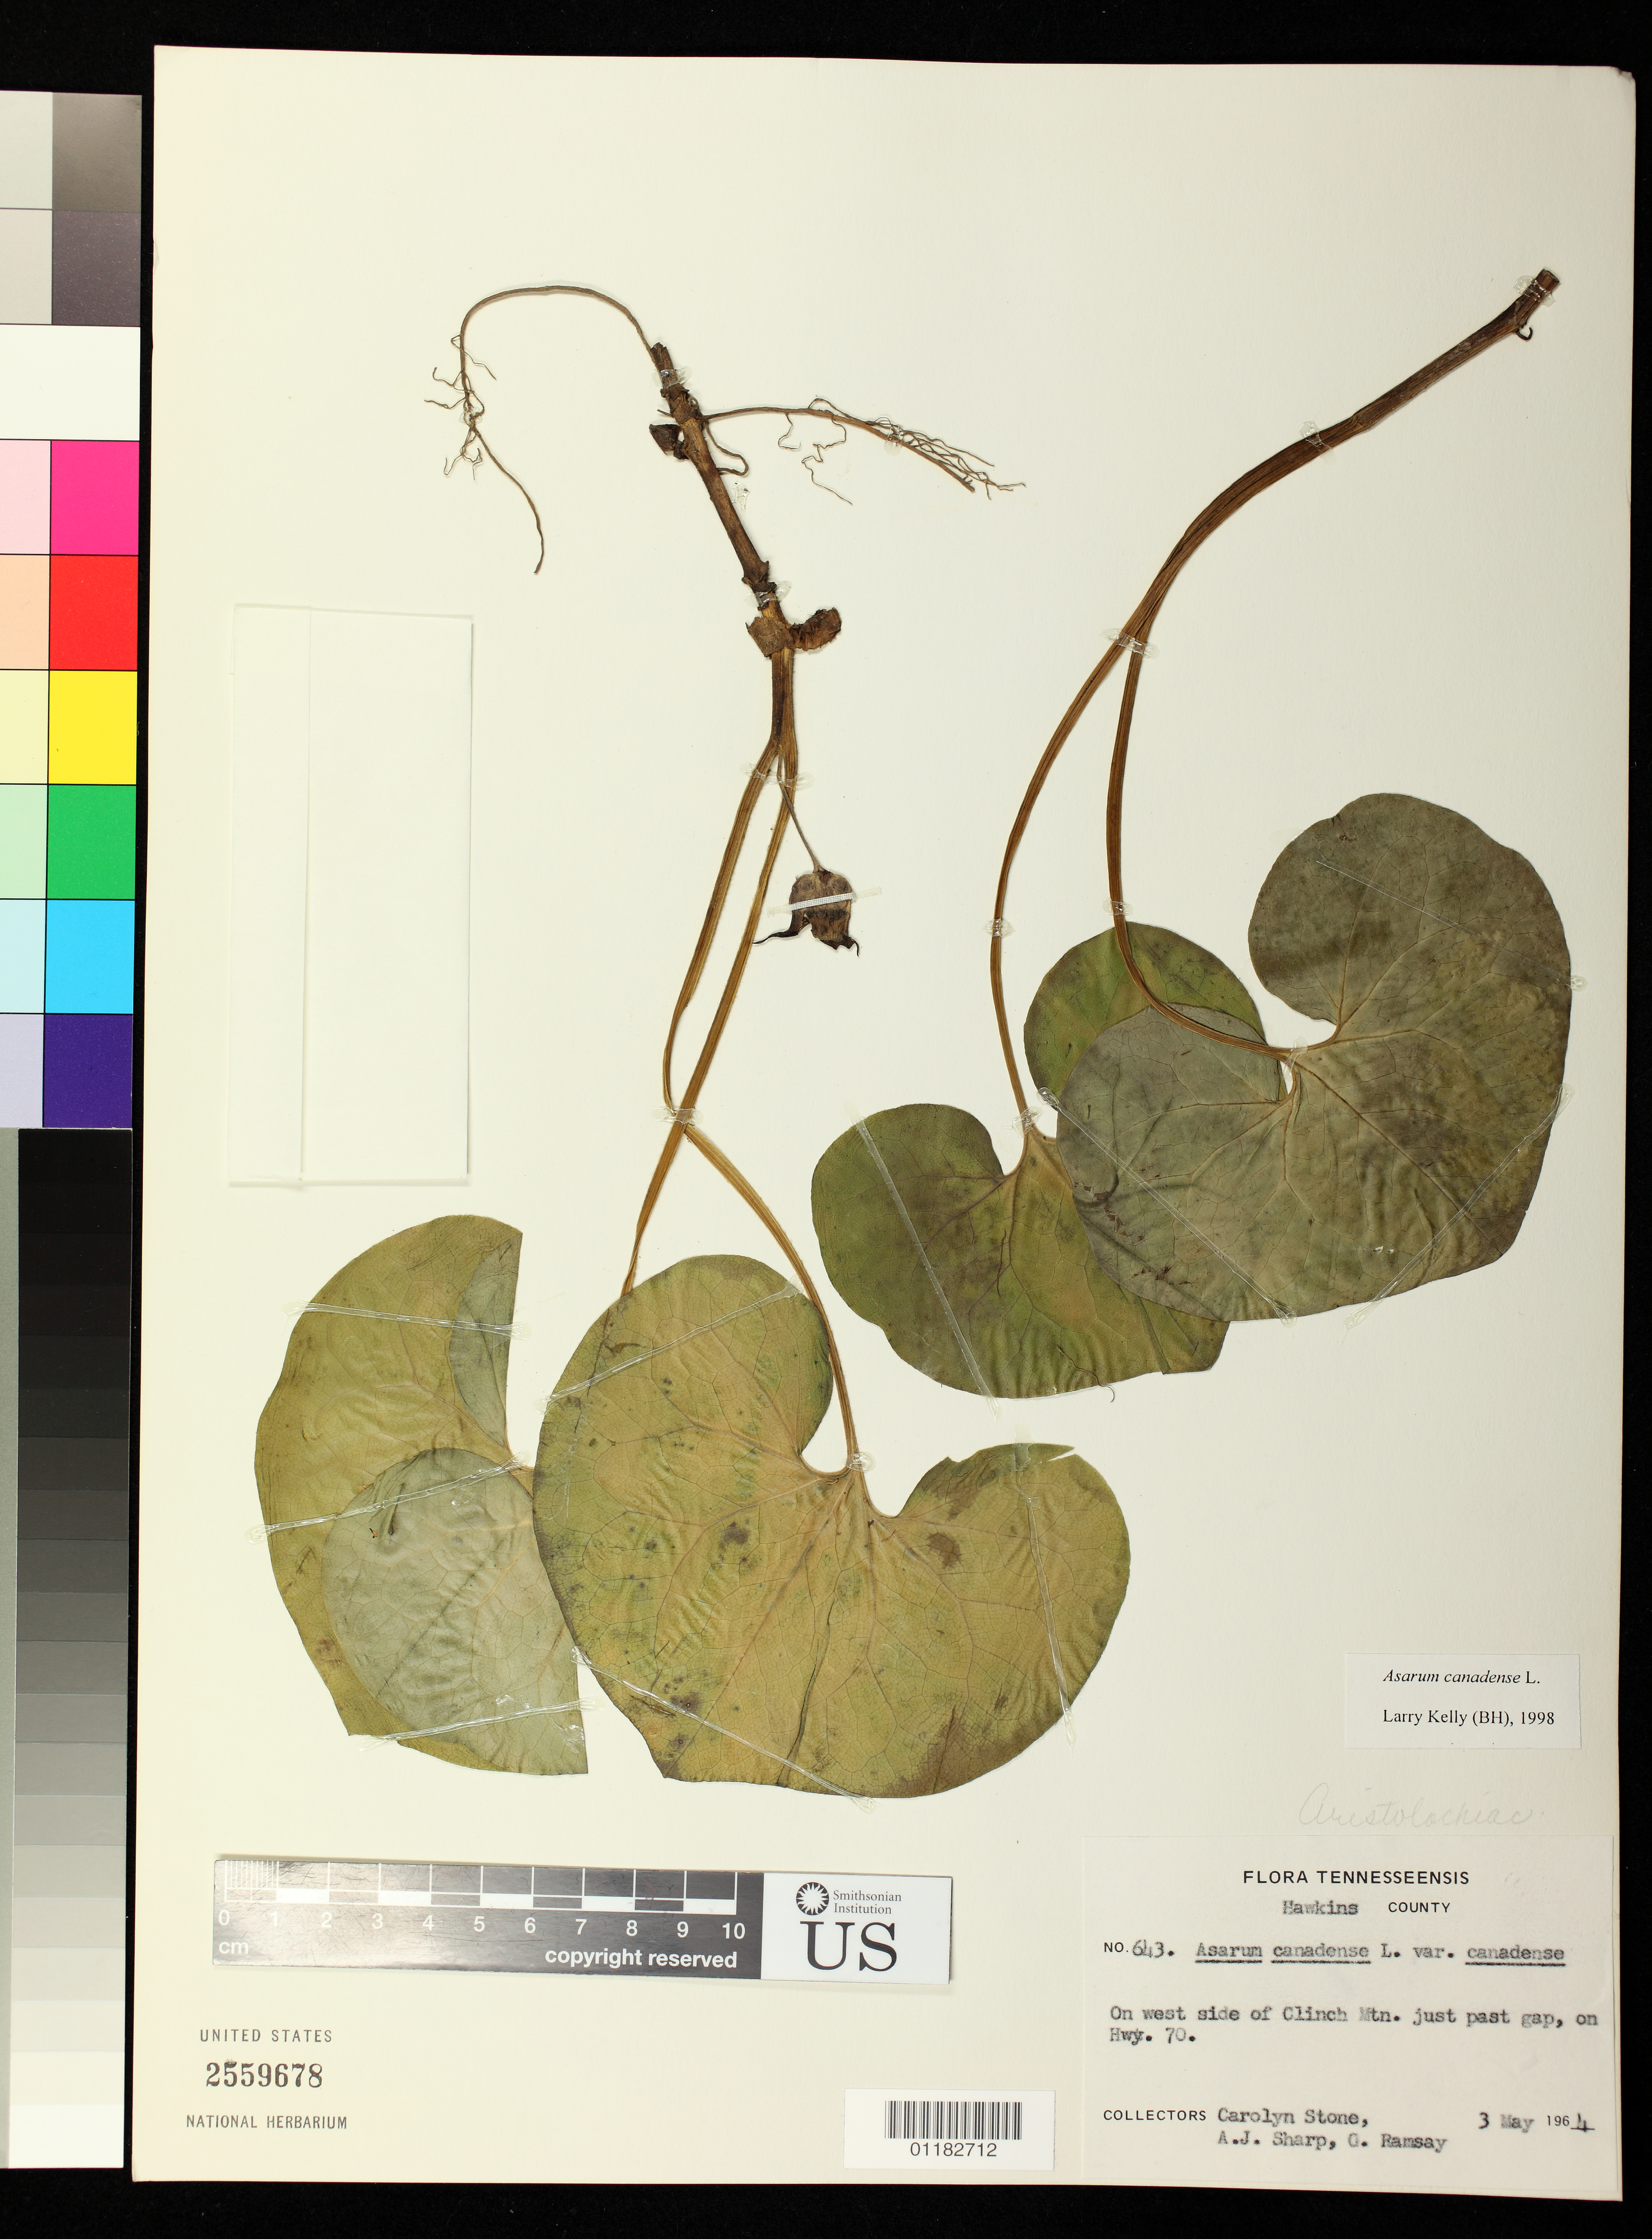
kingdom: Plantae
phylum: Tracheophyta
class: Magnoliopsida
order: Piperales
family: Aristolochiaceae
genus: Asarum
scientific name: Asarum canadense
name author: L.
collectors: C. Stone, A. J. Sharp & G. Ramsay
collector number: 643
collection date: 1964-05-03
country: United States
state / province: Tennessee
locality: On west side of Clinch Mtn. just past gap, on Hwy 70.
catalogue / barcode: US 2559678